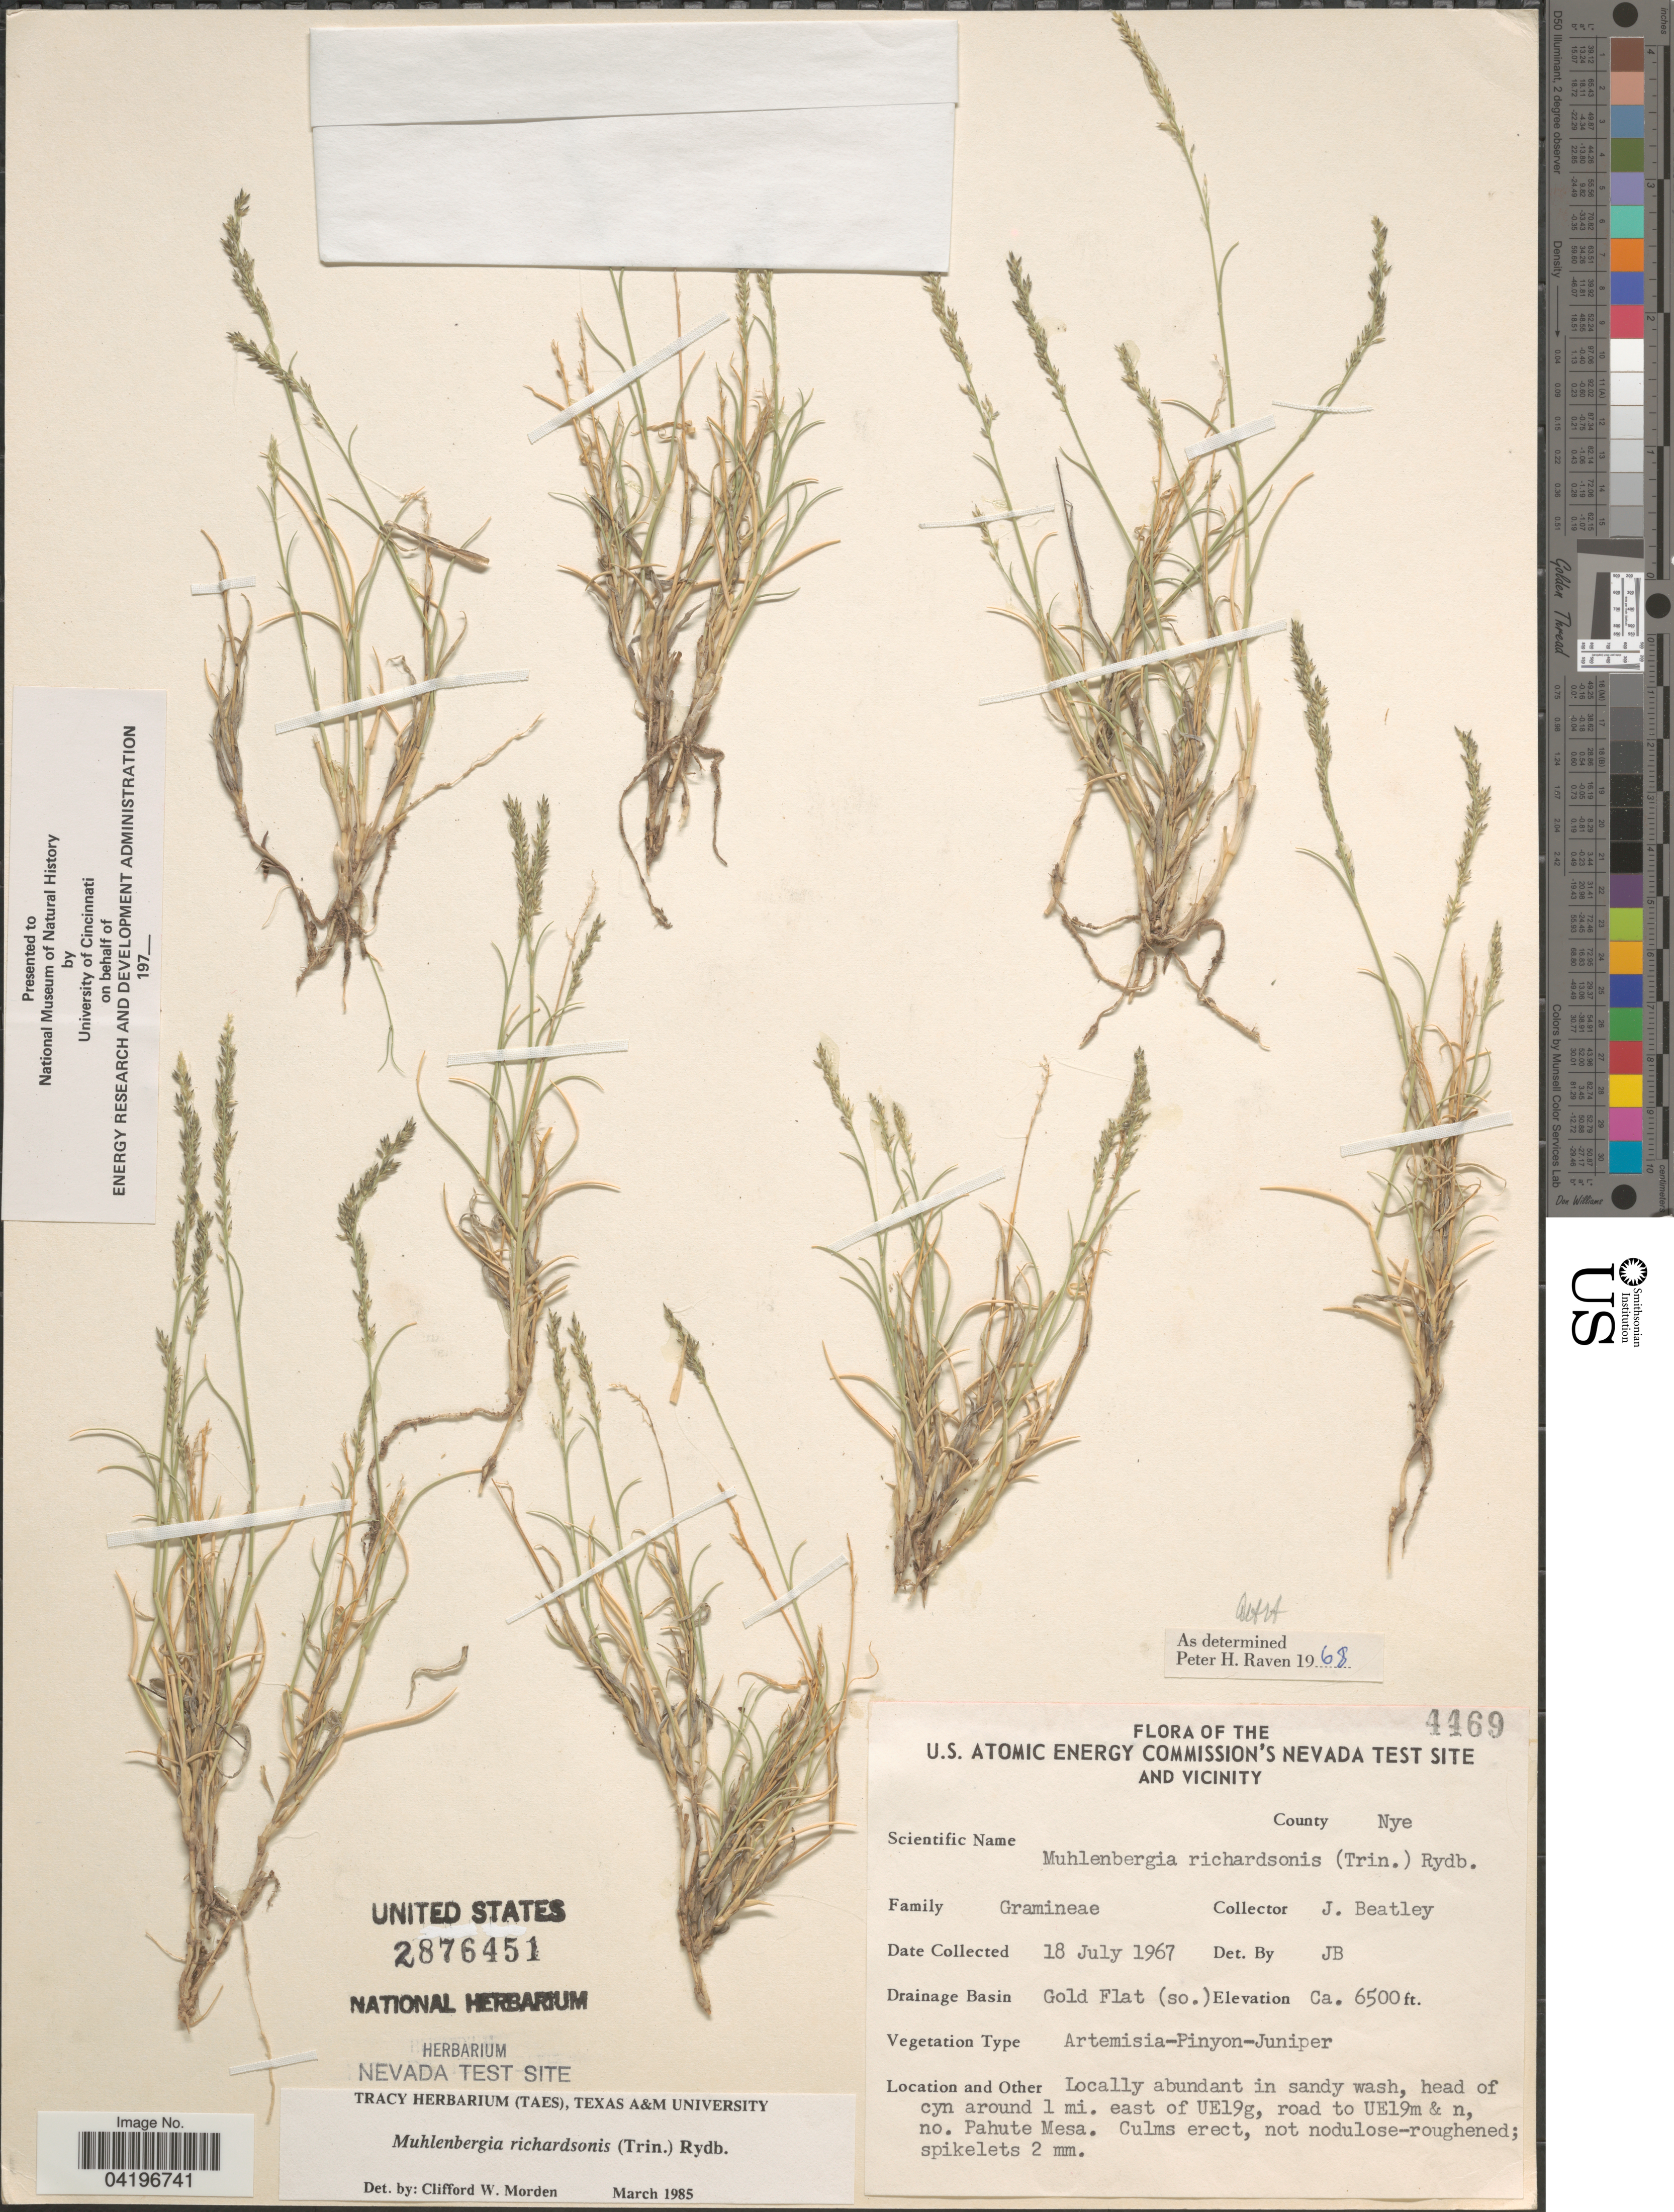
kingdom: Plantae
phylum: Tracheophyta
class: Liliopsida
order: Poales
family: Poaceae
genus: Muhlenbergia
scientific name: Muhlenbergia richardsonis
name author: (Trin.) Rydb.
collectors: J. C. Beatley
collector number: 4469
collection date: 1967-07-18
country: United States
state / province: Nevada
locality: U.S. Atomic Energy Commission's Nevada test site and vicinity. County Nye. Drainage Basin Gold Flat (so.). Locally abundant in sandy wash, head of cyn around 1 mi. east of UE19g, road to UE19m & n, no. Pahute Mesa.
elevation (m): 1981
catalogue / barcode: US 2876451